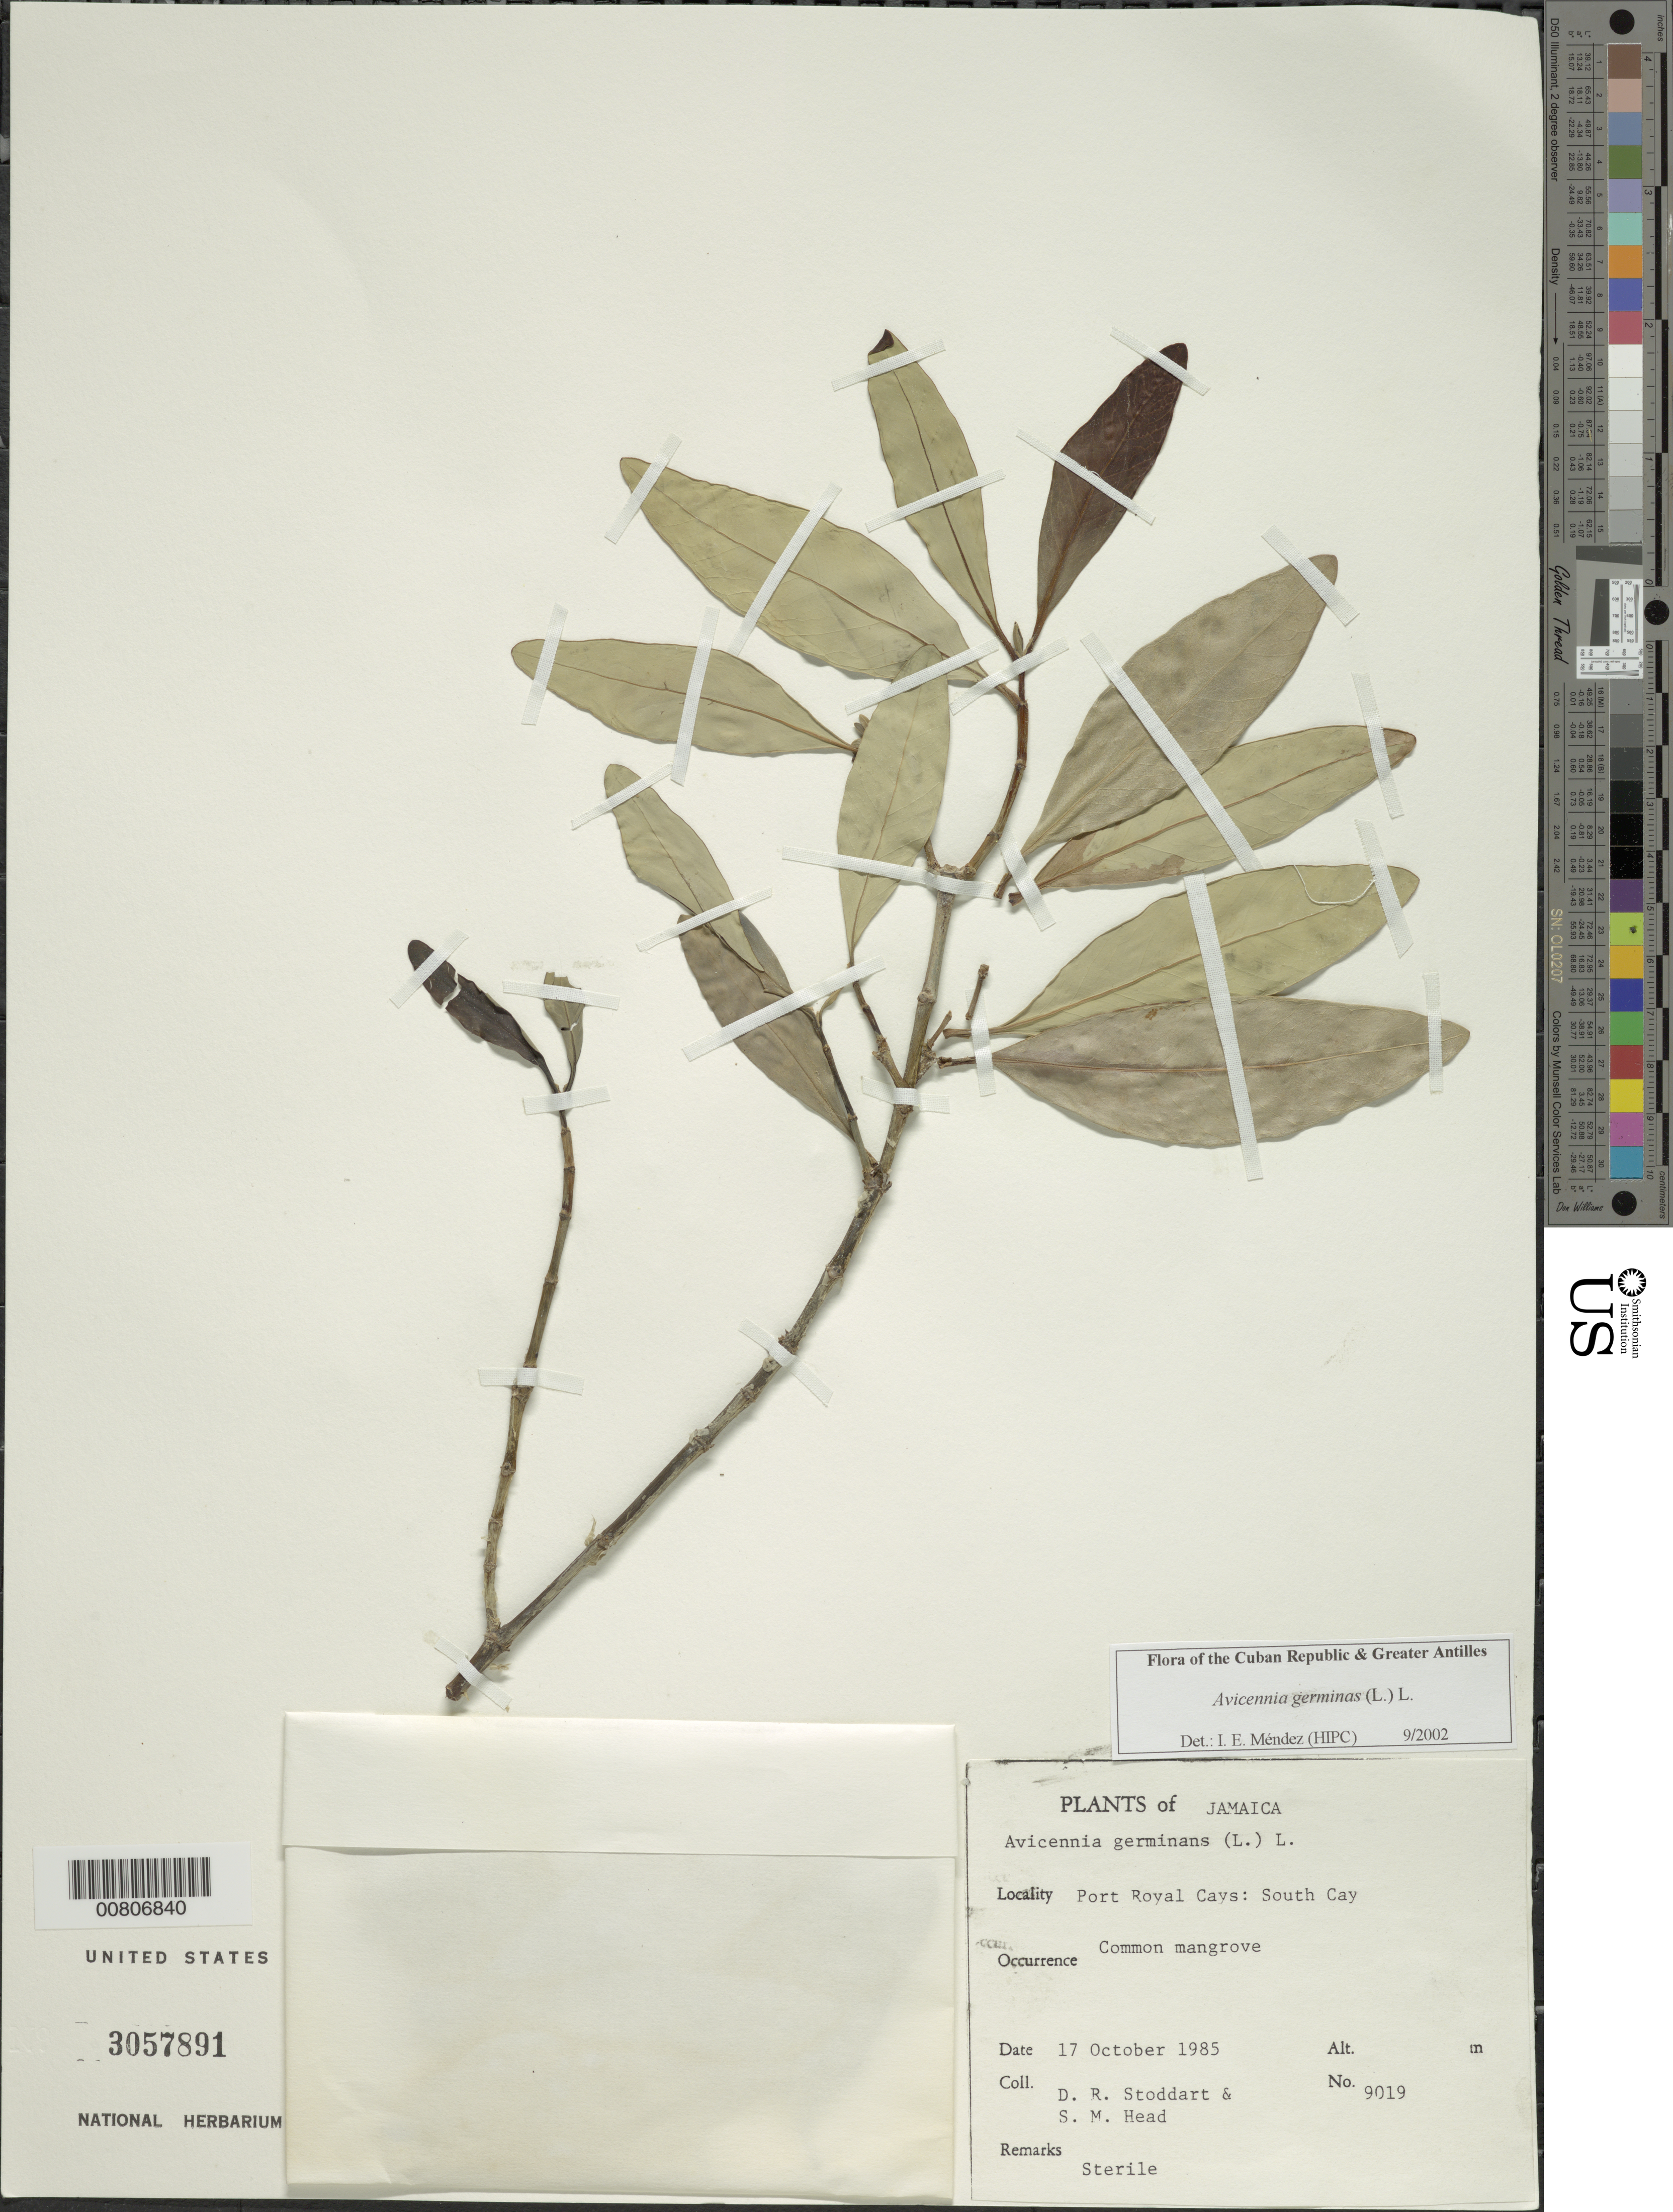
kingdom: Plantae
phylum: Tracheophyta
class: Magnoliopsida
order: Lamiales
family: Acanthaceae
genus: Avicennia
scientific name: Avicennia germinans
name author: (L.) L.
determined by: Méndez, Isidro E., (HIPC)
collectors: D. R. Stoddart & S. Head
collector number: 9019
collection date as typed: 17 Oct 1985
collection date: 1985-10-17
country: Jamaica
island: Jamaica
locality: Port Royal Cays, South Cay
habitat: Common mangrove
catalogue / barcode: US 3057891